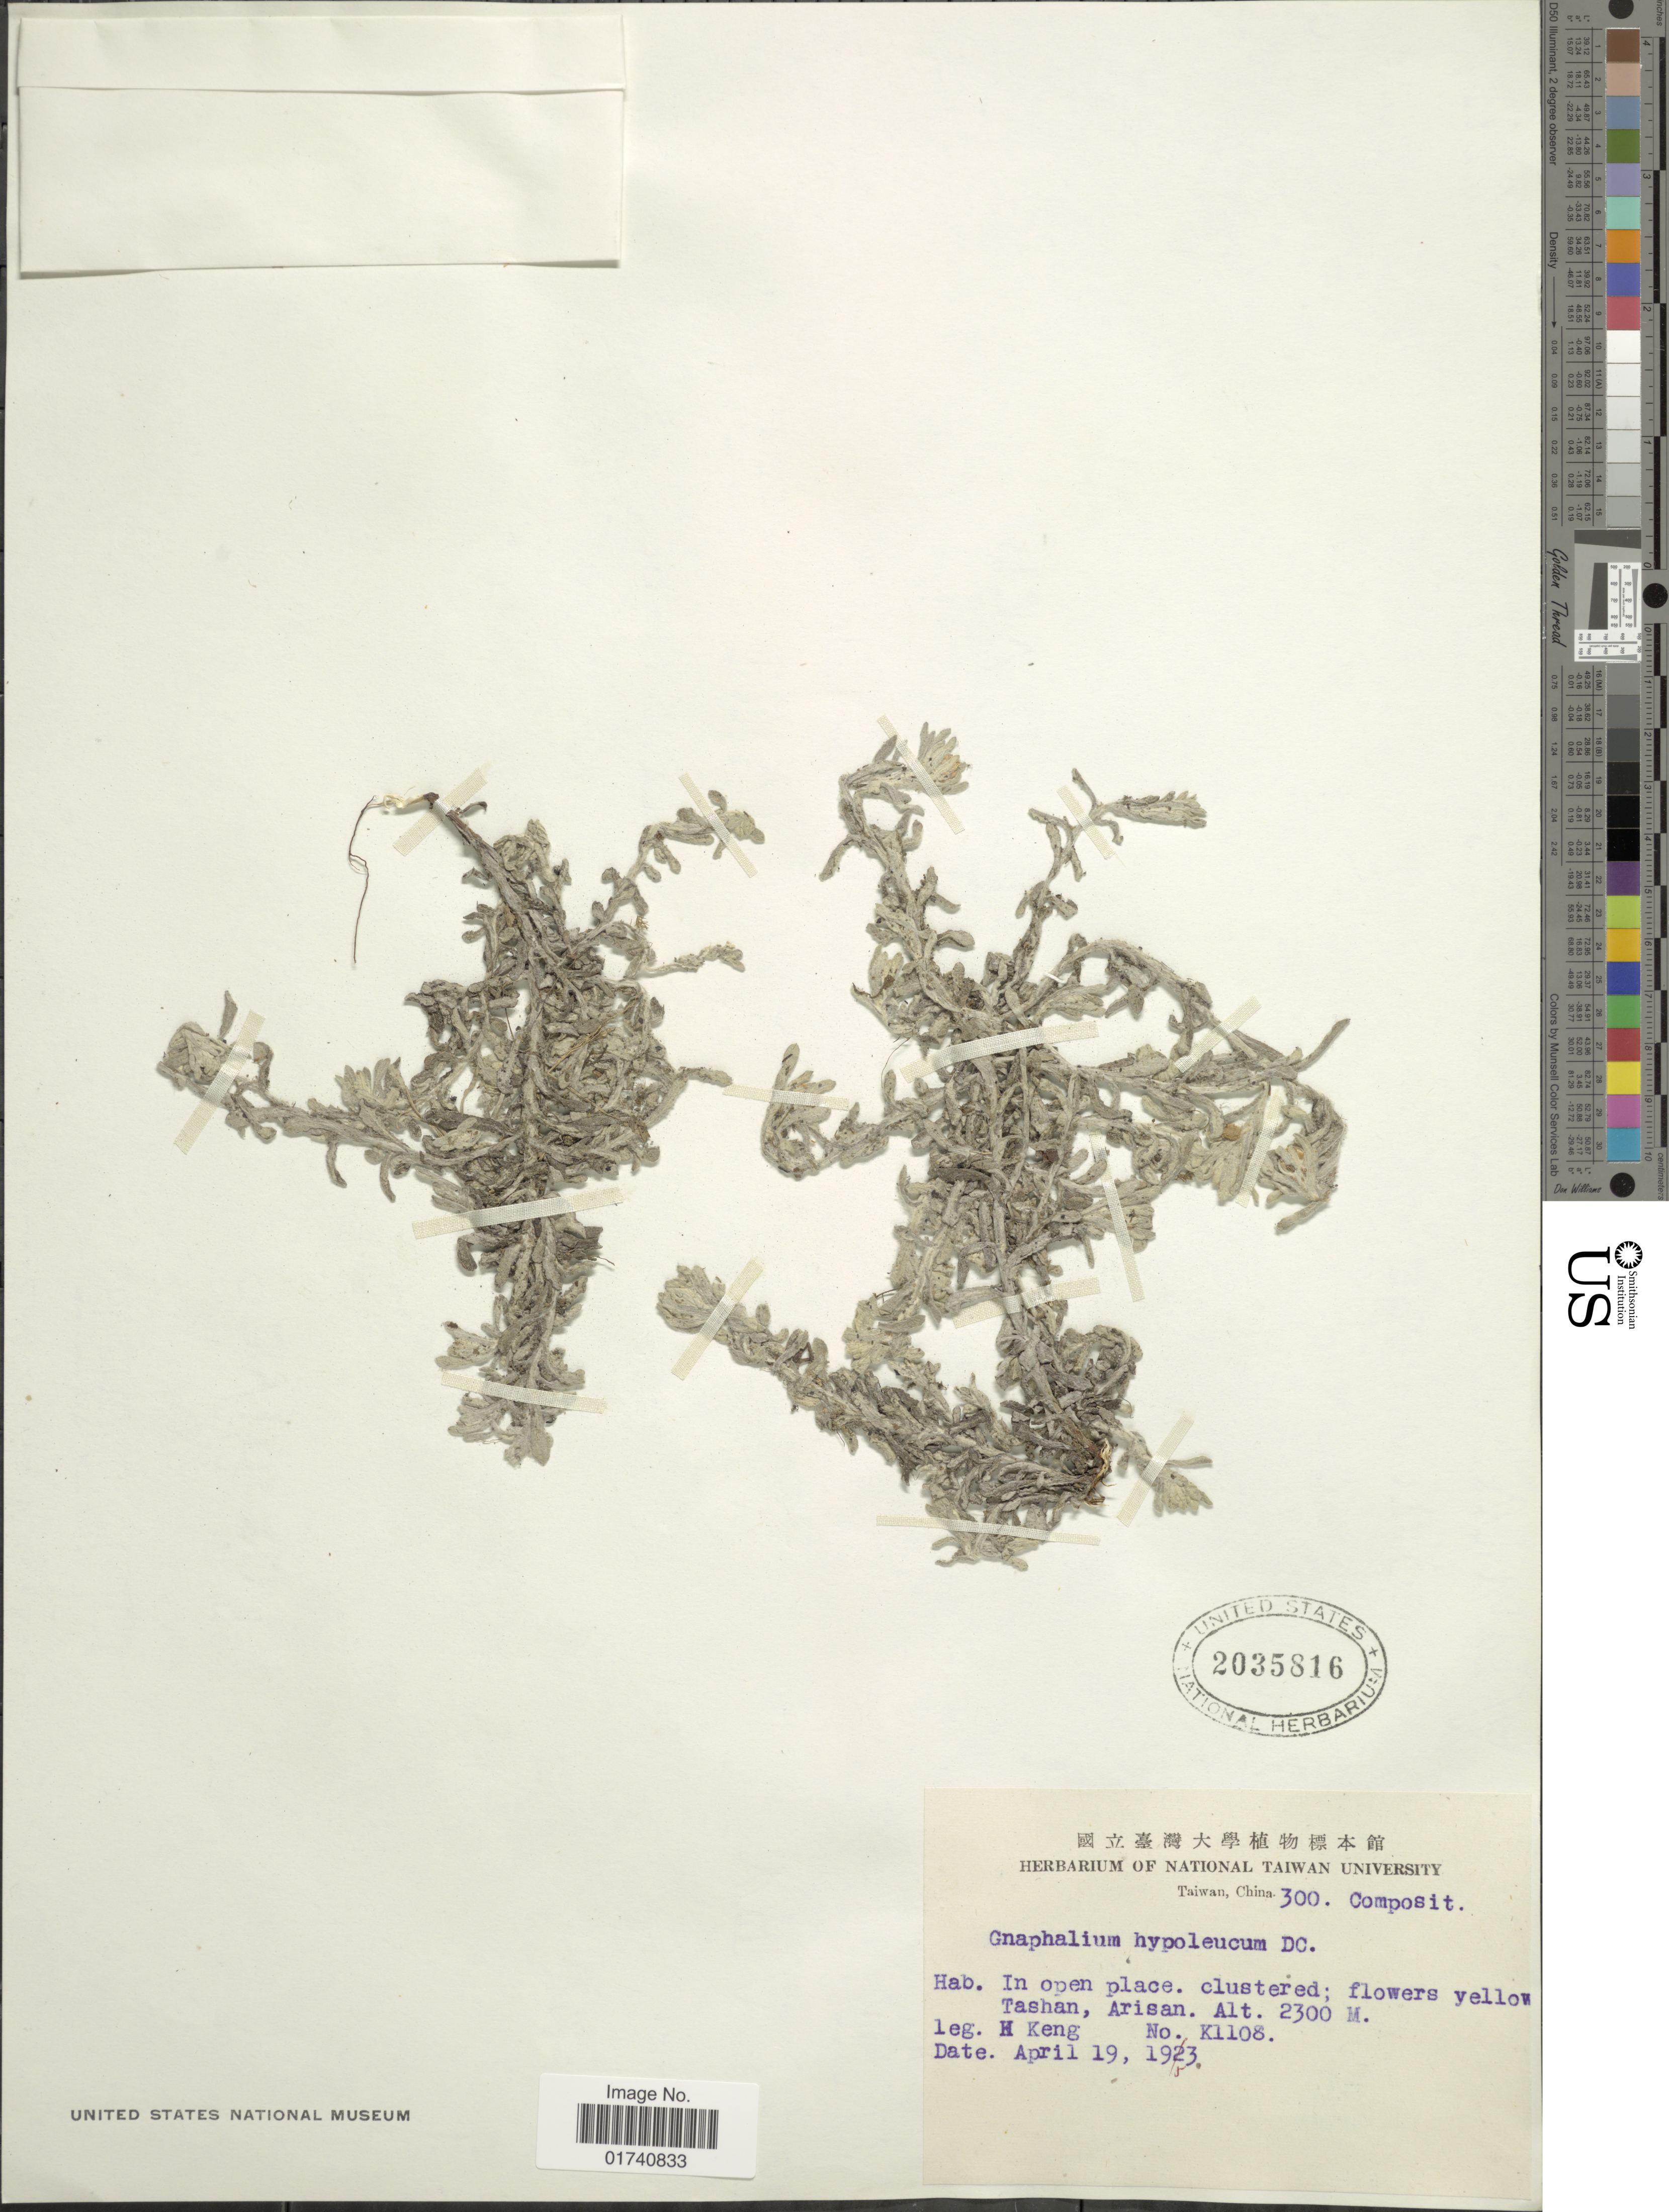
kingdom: Plantae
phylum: Tracheophyta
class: Magnoliopsida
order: Asterales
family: Asteraceae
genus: Pseudognaphalium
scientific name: Pseudognaphalium hypoleucum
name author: (DC.) Hilliard & B.L. Burtt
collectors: H. Keng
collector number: K1108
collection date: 1953-04-19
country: Taiwan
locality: Tashan, Arisan.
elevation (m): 2300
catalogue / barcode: US 2035816